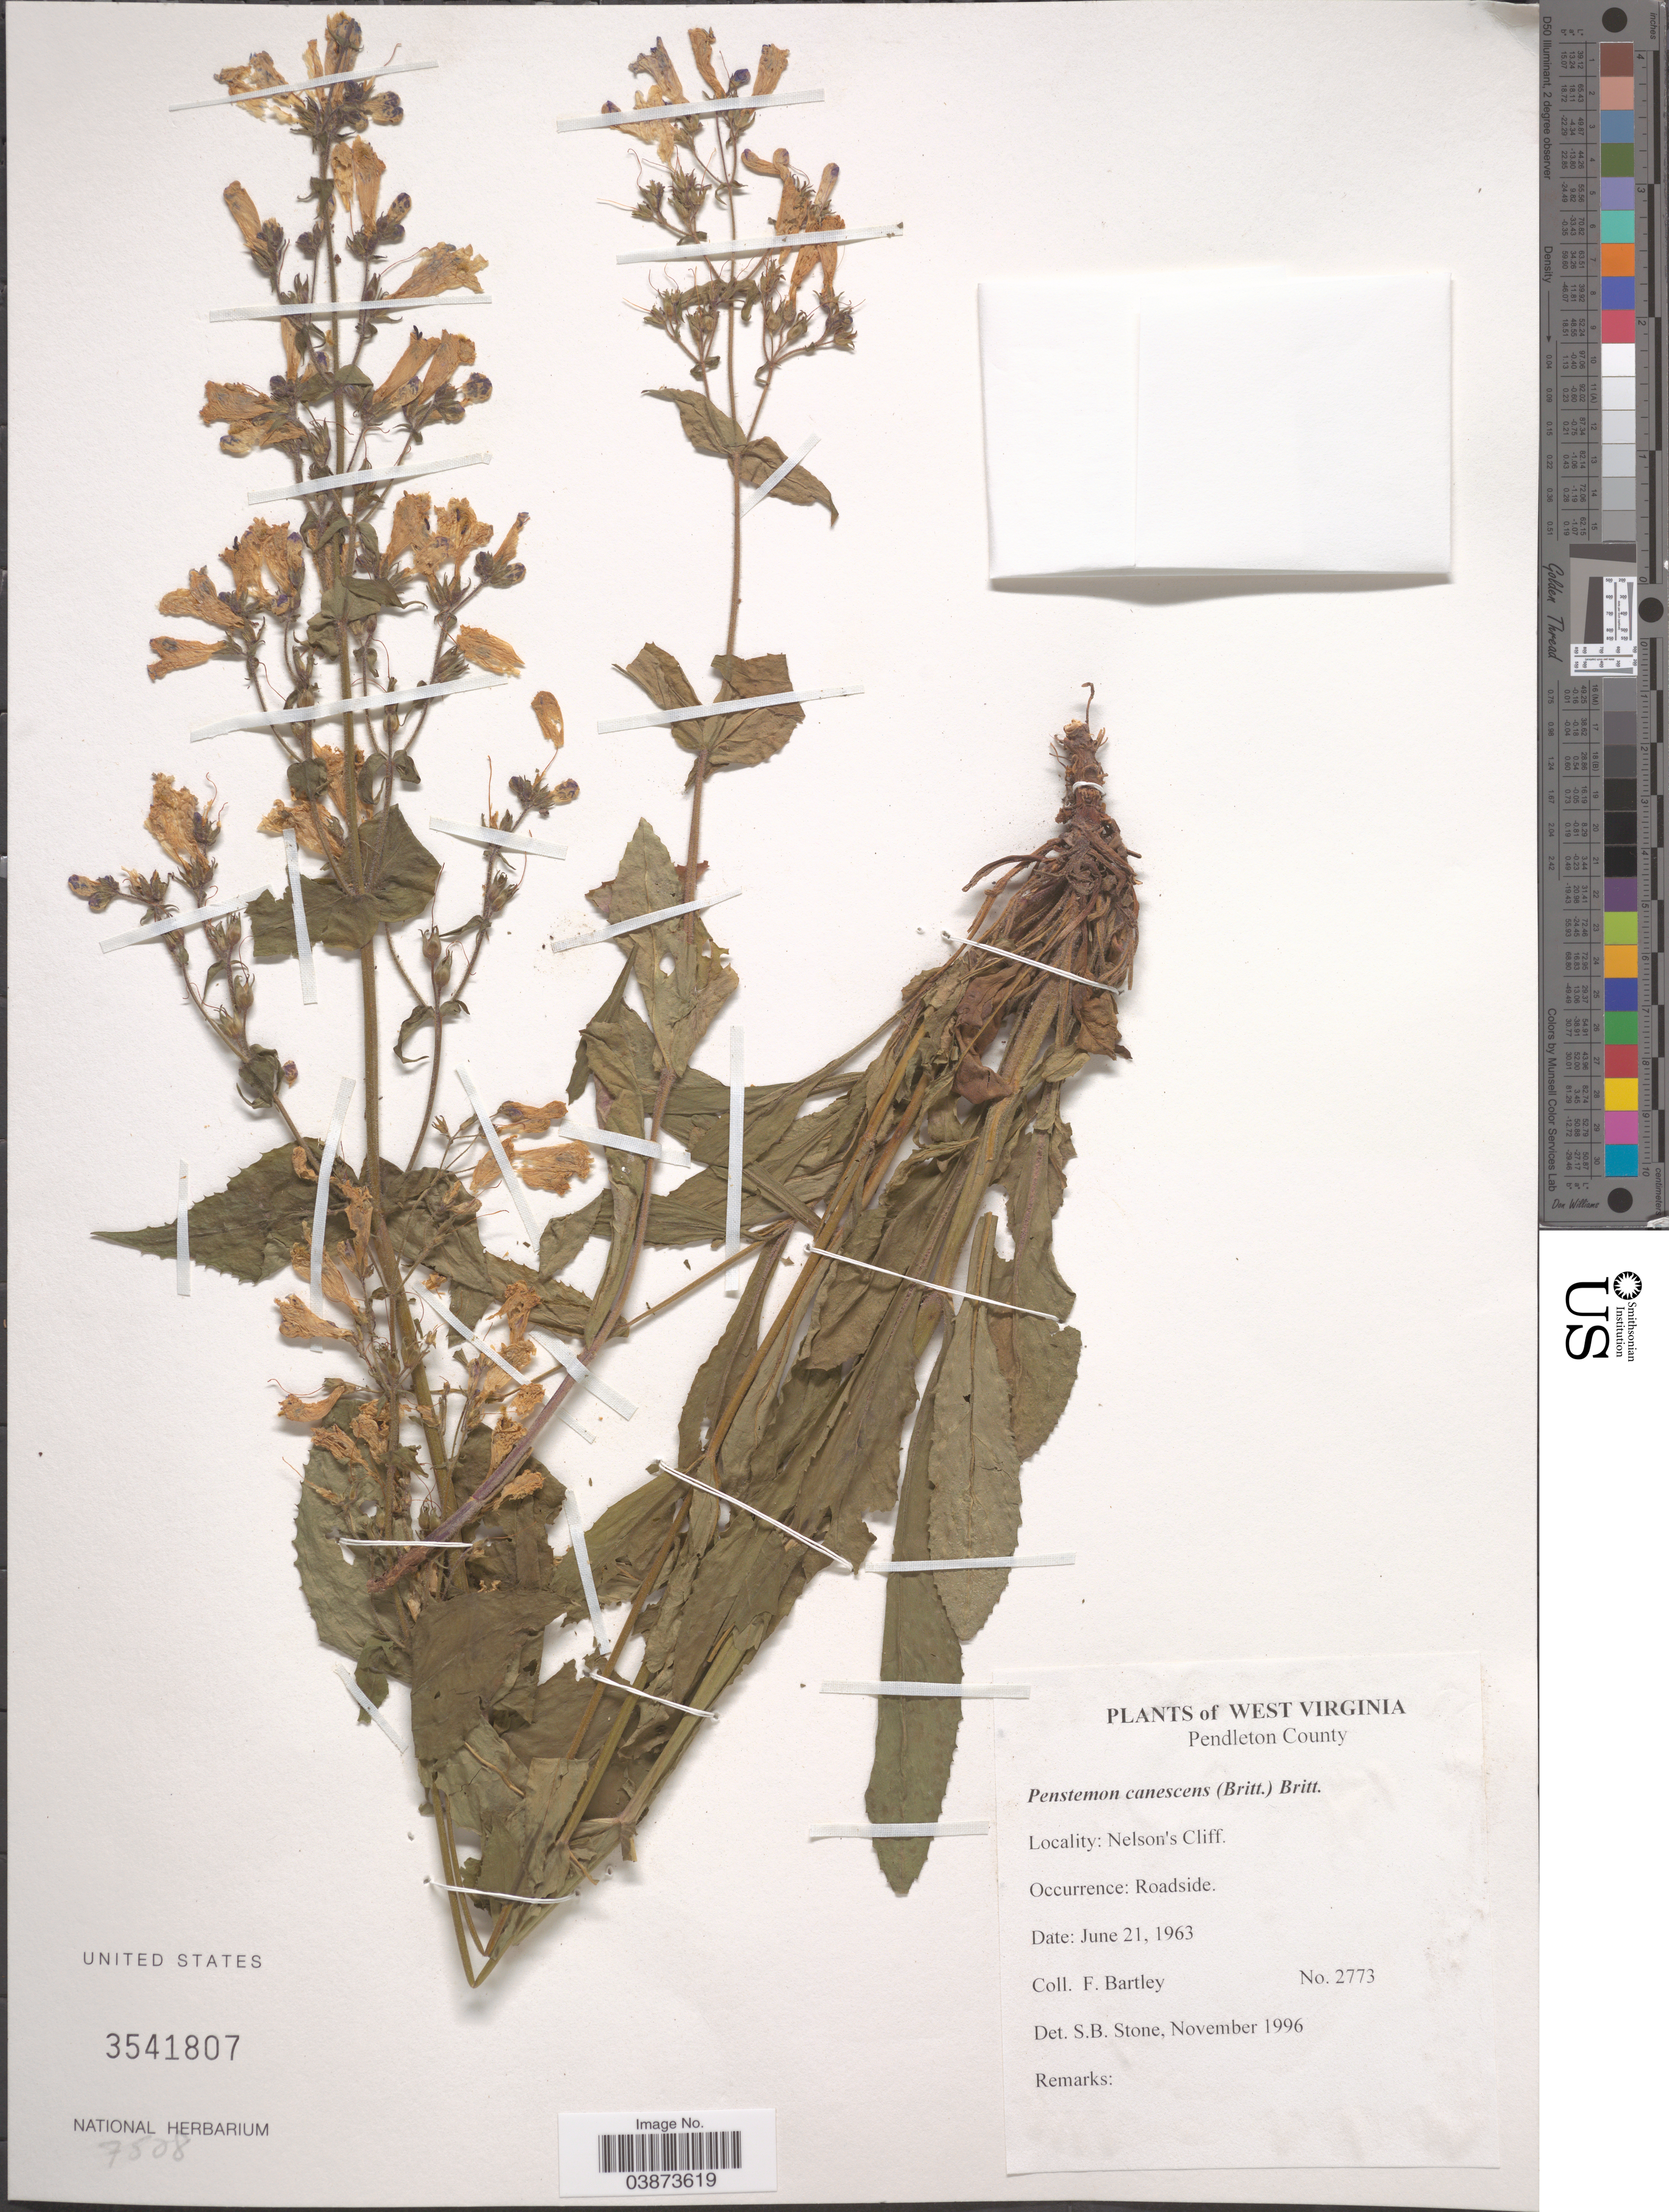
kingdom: Plantae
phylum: Tracheophyta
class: Magnoliopsida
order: Lamiales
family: Plantaginaceae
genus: Penstemon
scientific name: Penstemon canescens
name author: L.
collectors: F. Bartley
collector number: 2773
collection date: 1963-06-21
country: United States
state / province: West Virginia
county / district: Pendleton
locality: Pendleton County. Nelson's Cliff.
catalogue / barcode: US 3541807